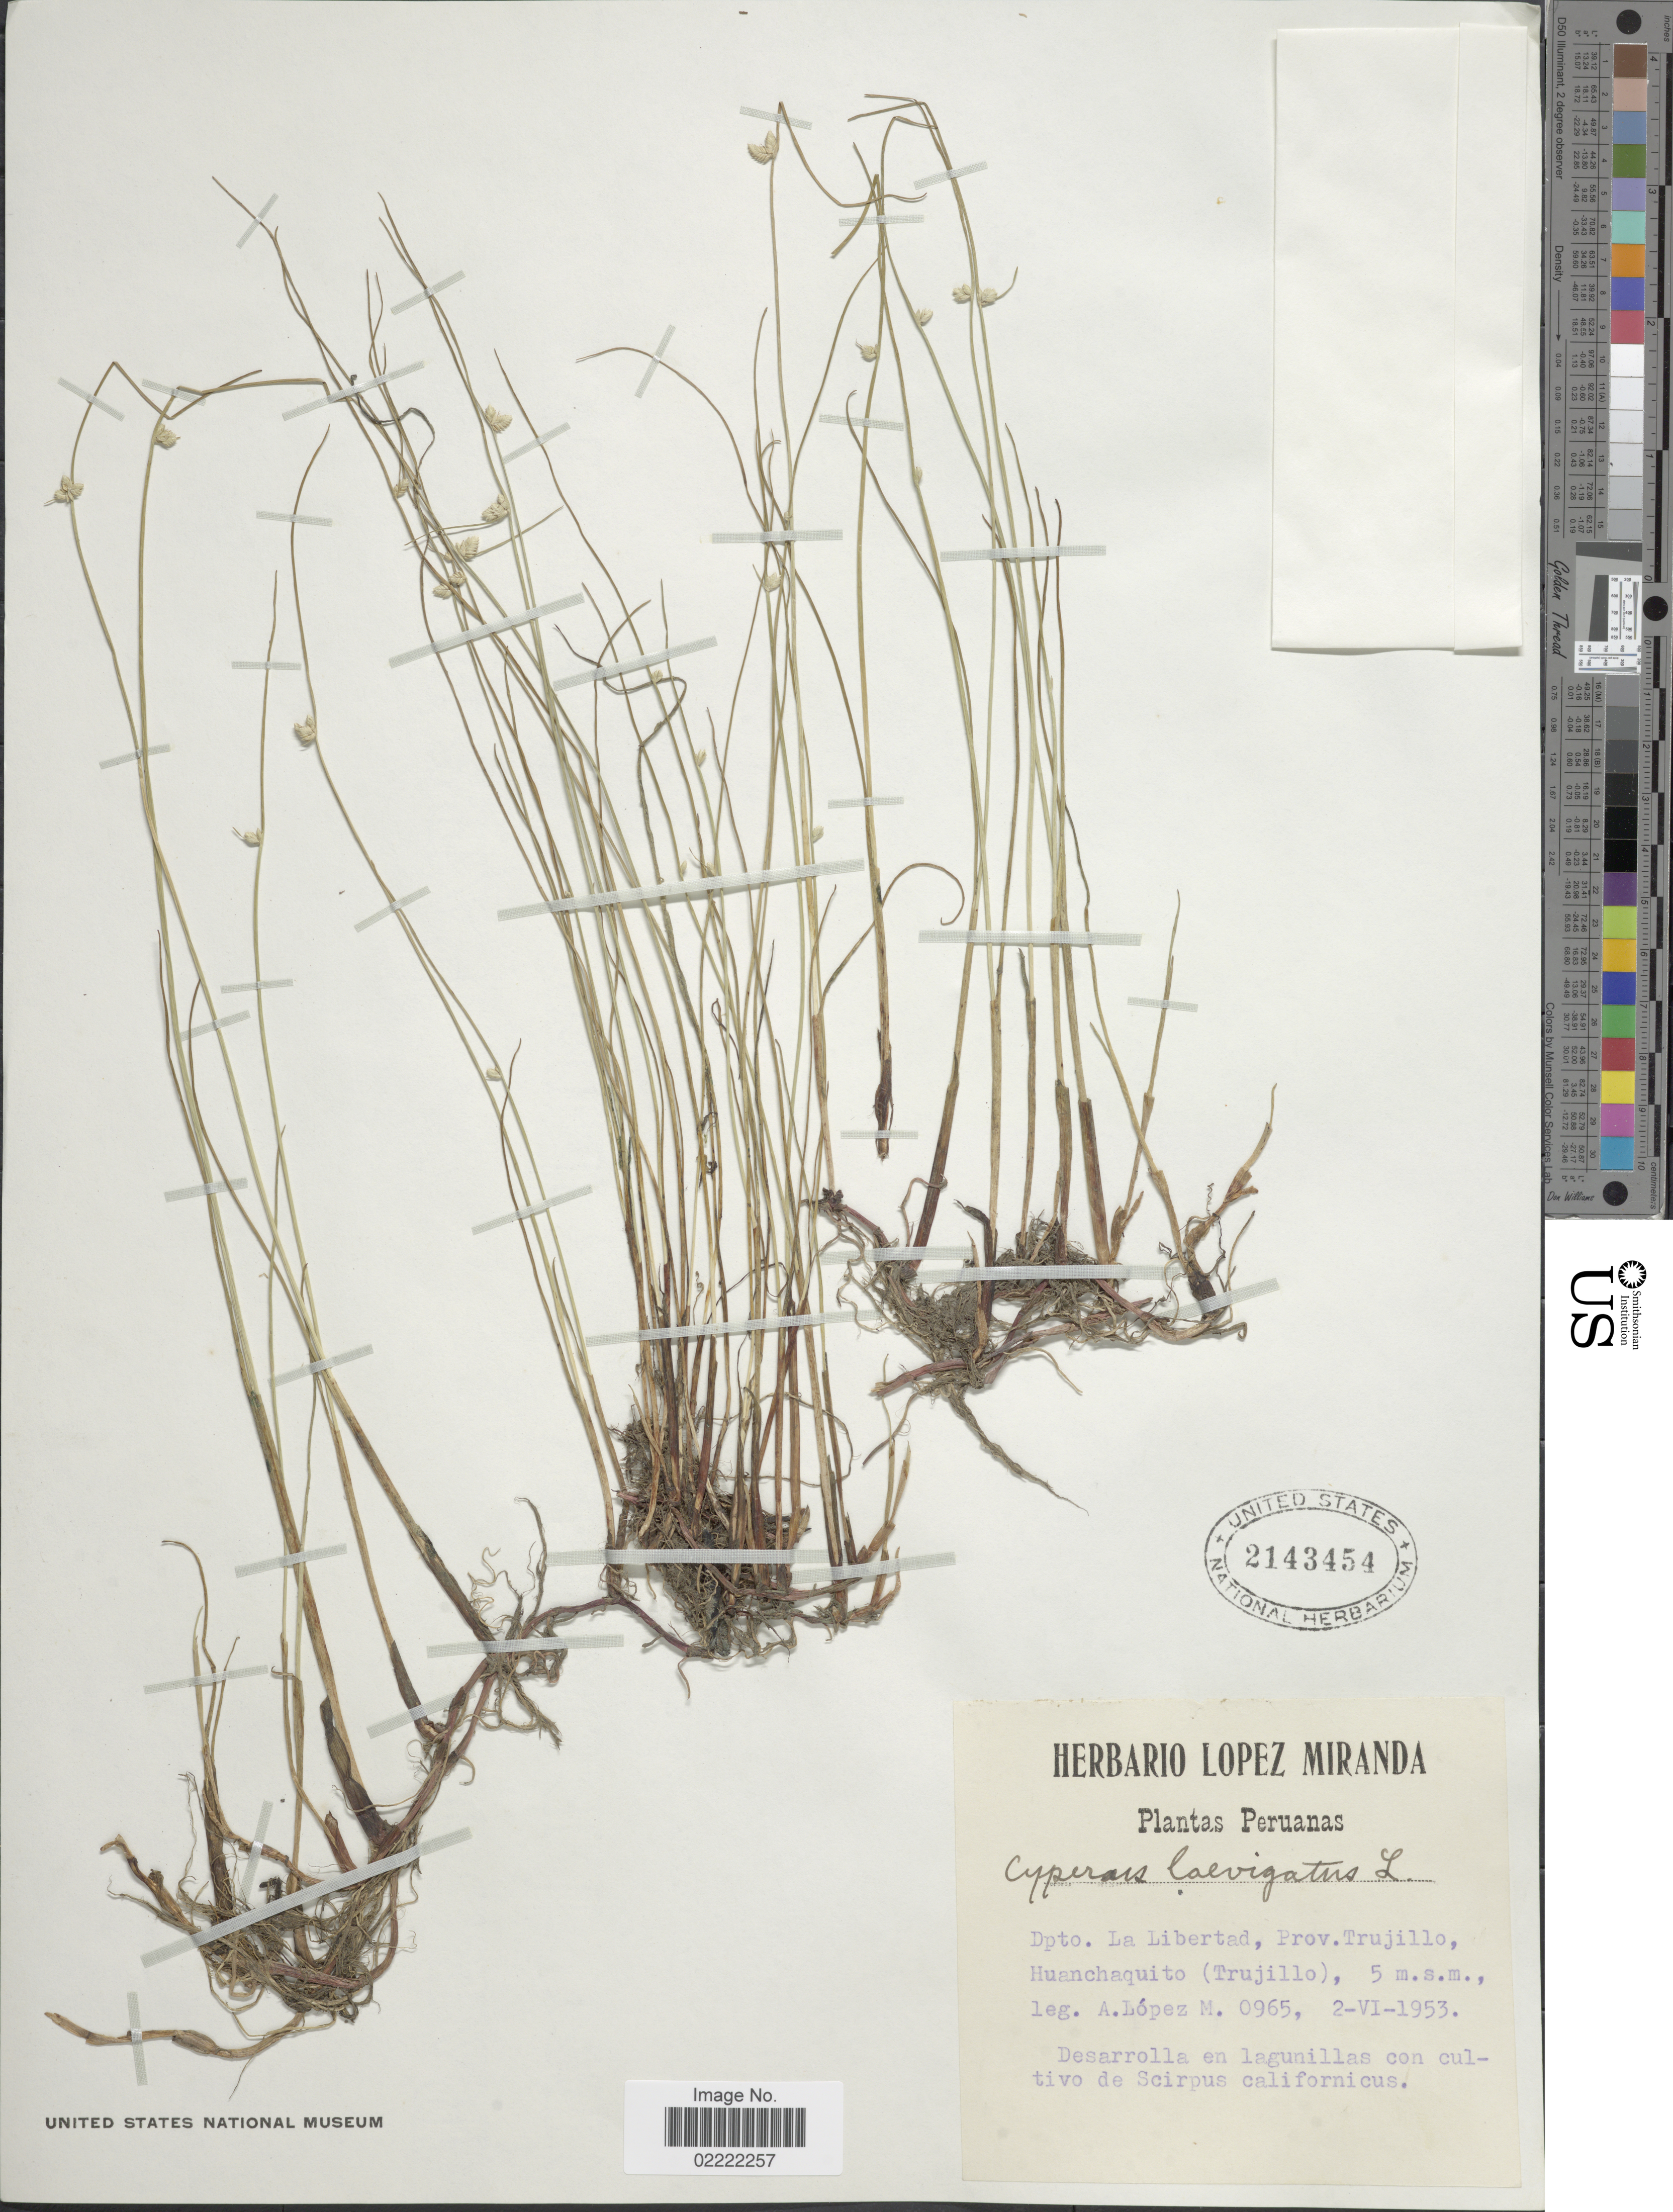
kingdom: Plantae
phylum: Tracheophyta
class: Liliopsida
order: Poales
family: Cyperaceae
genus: Cyperus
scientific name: Cyperus laevigatus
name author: L.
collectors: A. López M.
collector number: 0965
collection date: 1953-06-02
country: Peru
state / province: La Libertad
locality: Dpto. La Libertad, Prov. Trujillo, Huanchaquito (Trujillo)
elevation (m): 5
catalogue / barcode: US 2143454